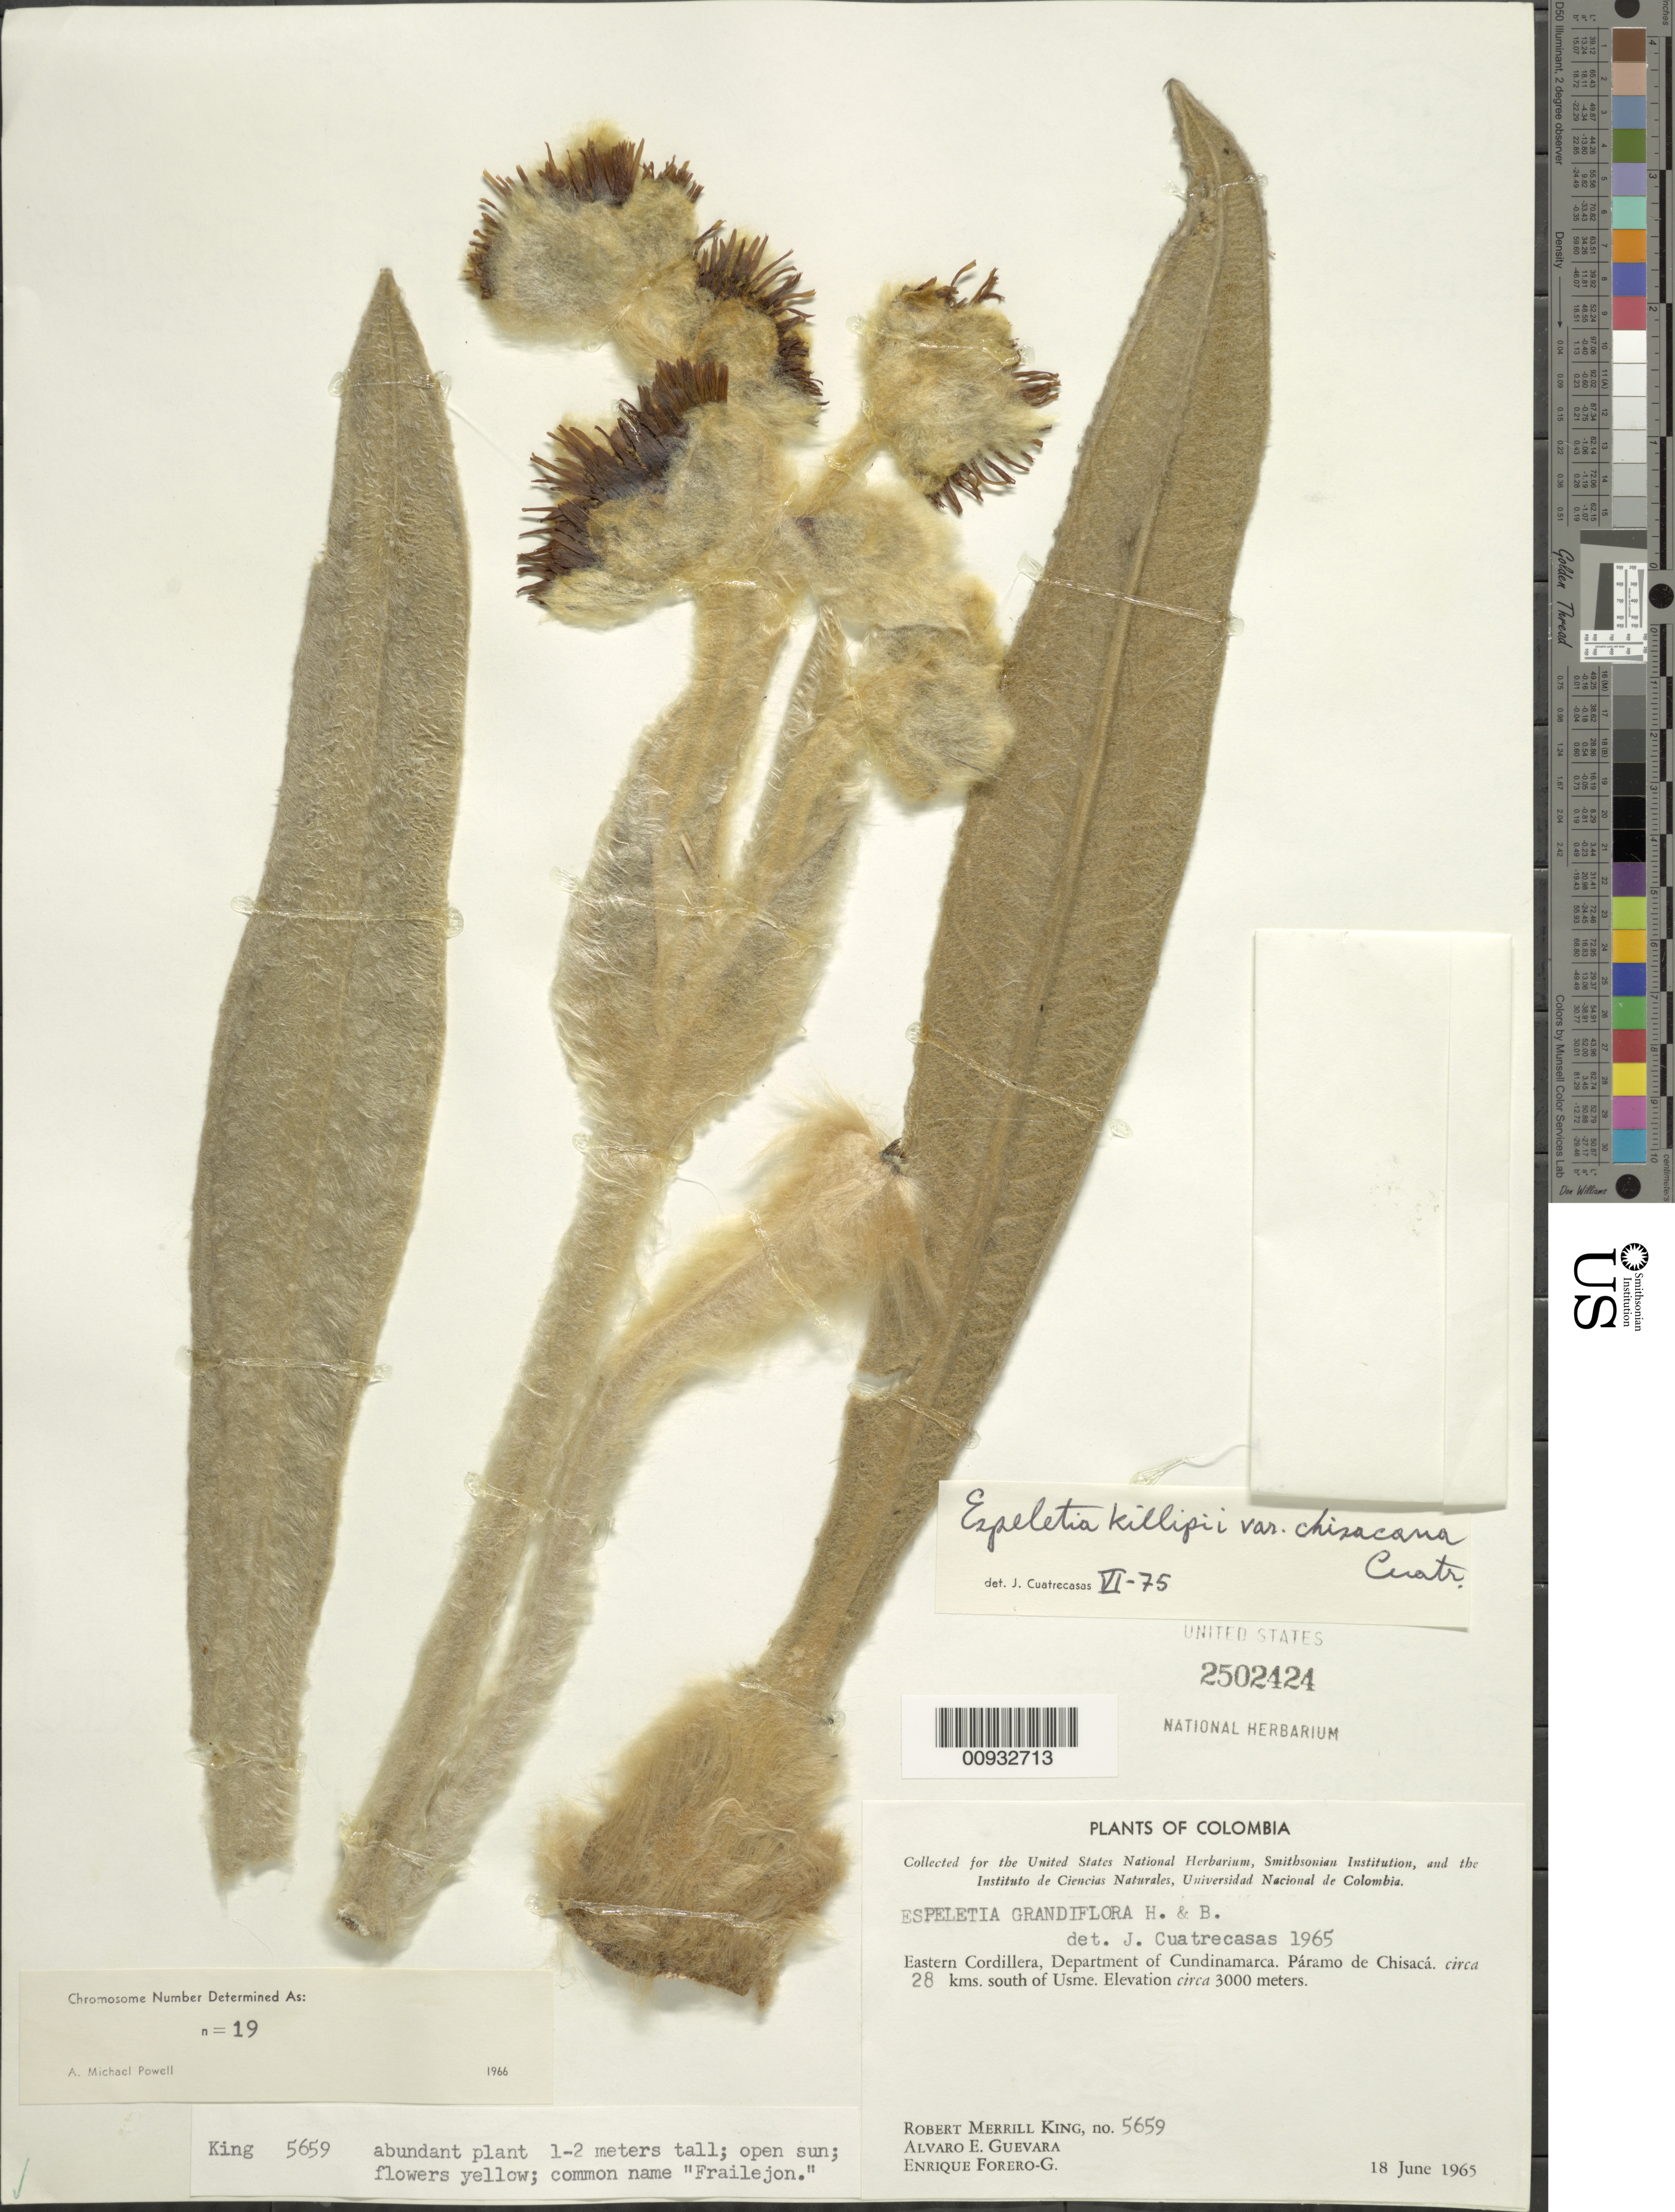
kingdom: Plantae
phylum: Tracheophyta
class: Magnoliopsida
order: Asterales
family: Asteraceae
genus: Espeletia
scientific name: Espeletia killipii var. chisacana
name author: Cuatrec.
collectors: R. M. King, A. E. Guevara & E. Forero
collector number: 5659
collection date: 1965-06-18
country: Colombia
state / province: Cundinamarca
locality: Paramo de Chisaca. Circa 28 kms. south of Usme. Eastern Cordillera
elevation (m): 3000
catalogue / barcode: US 2502424